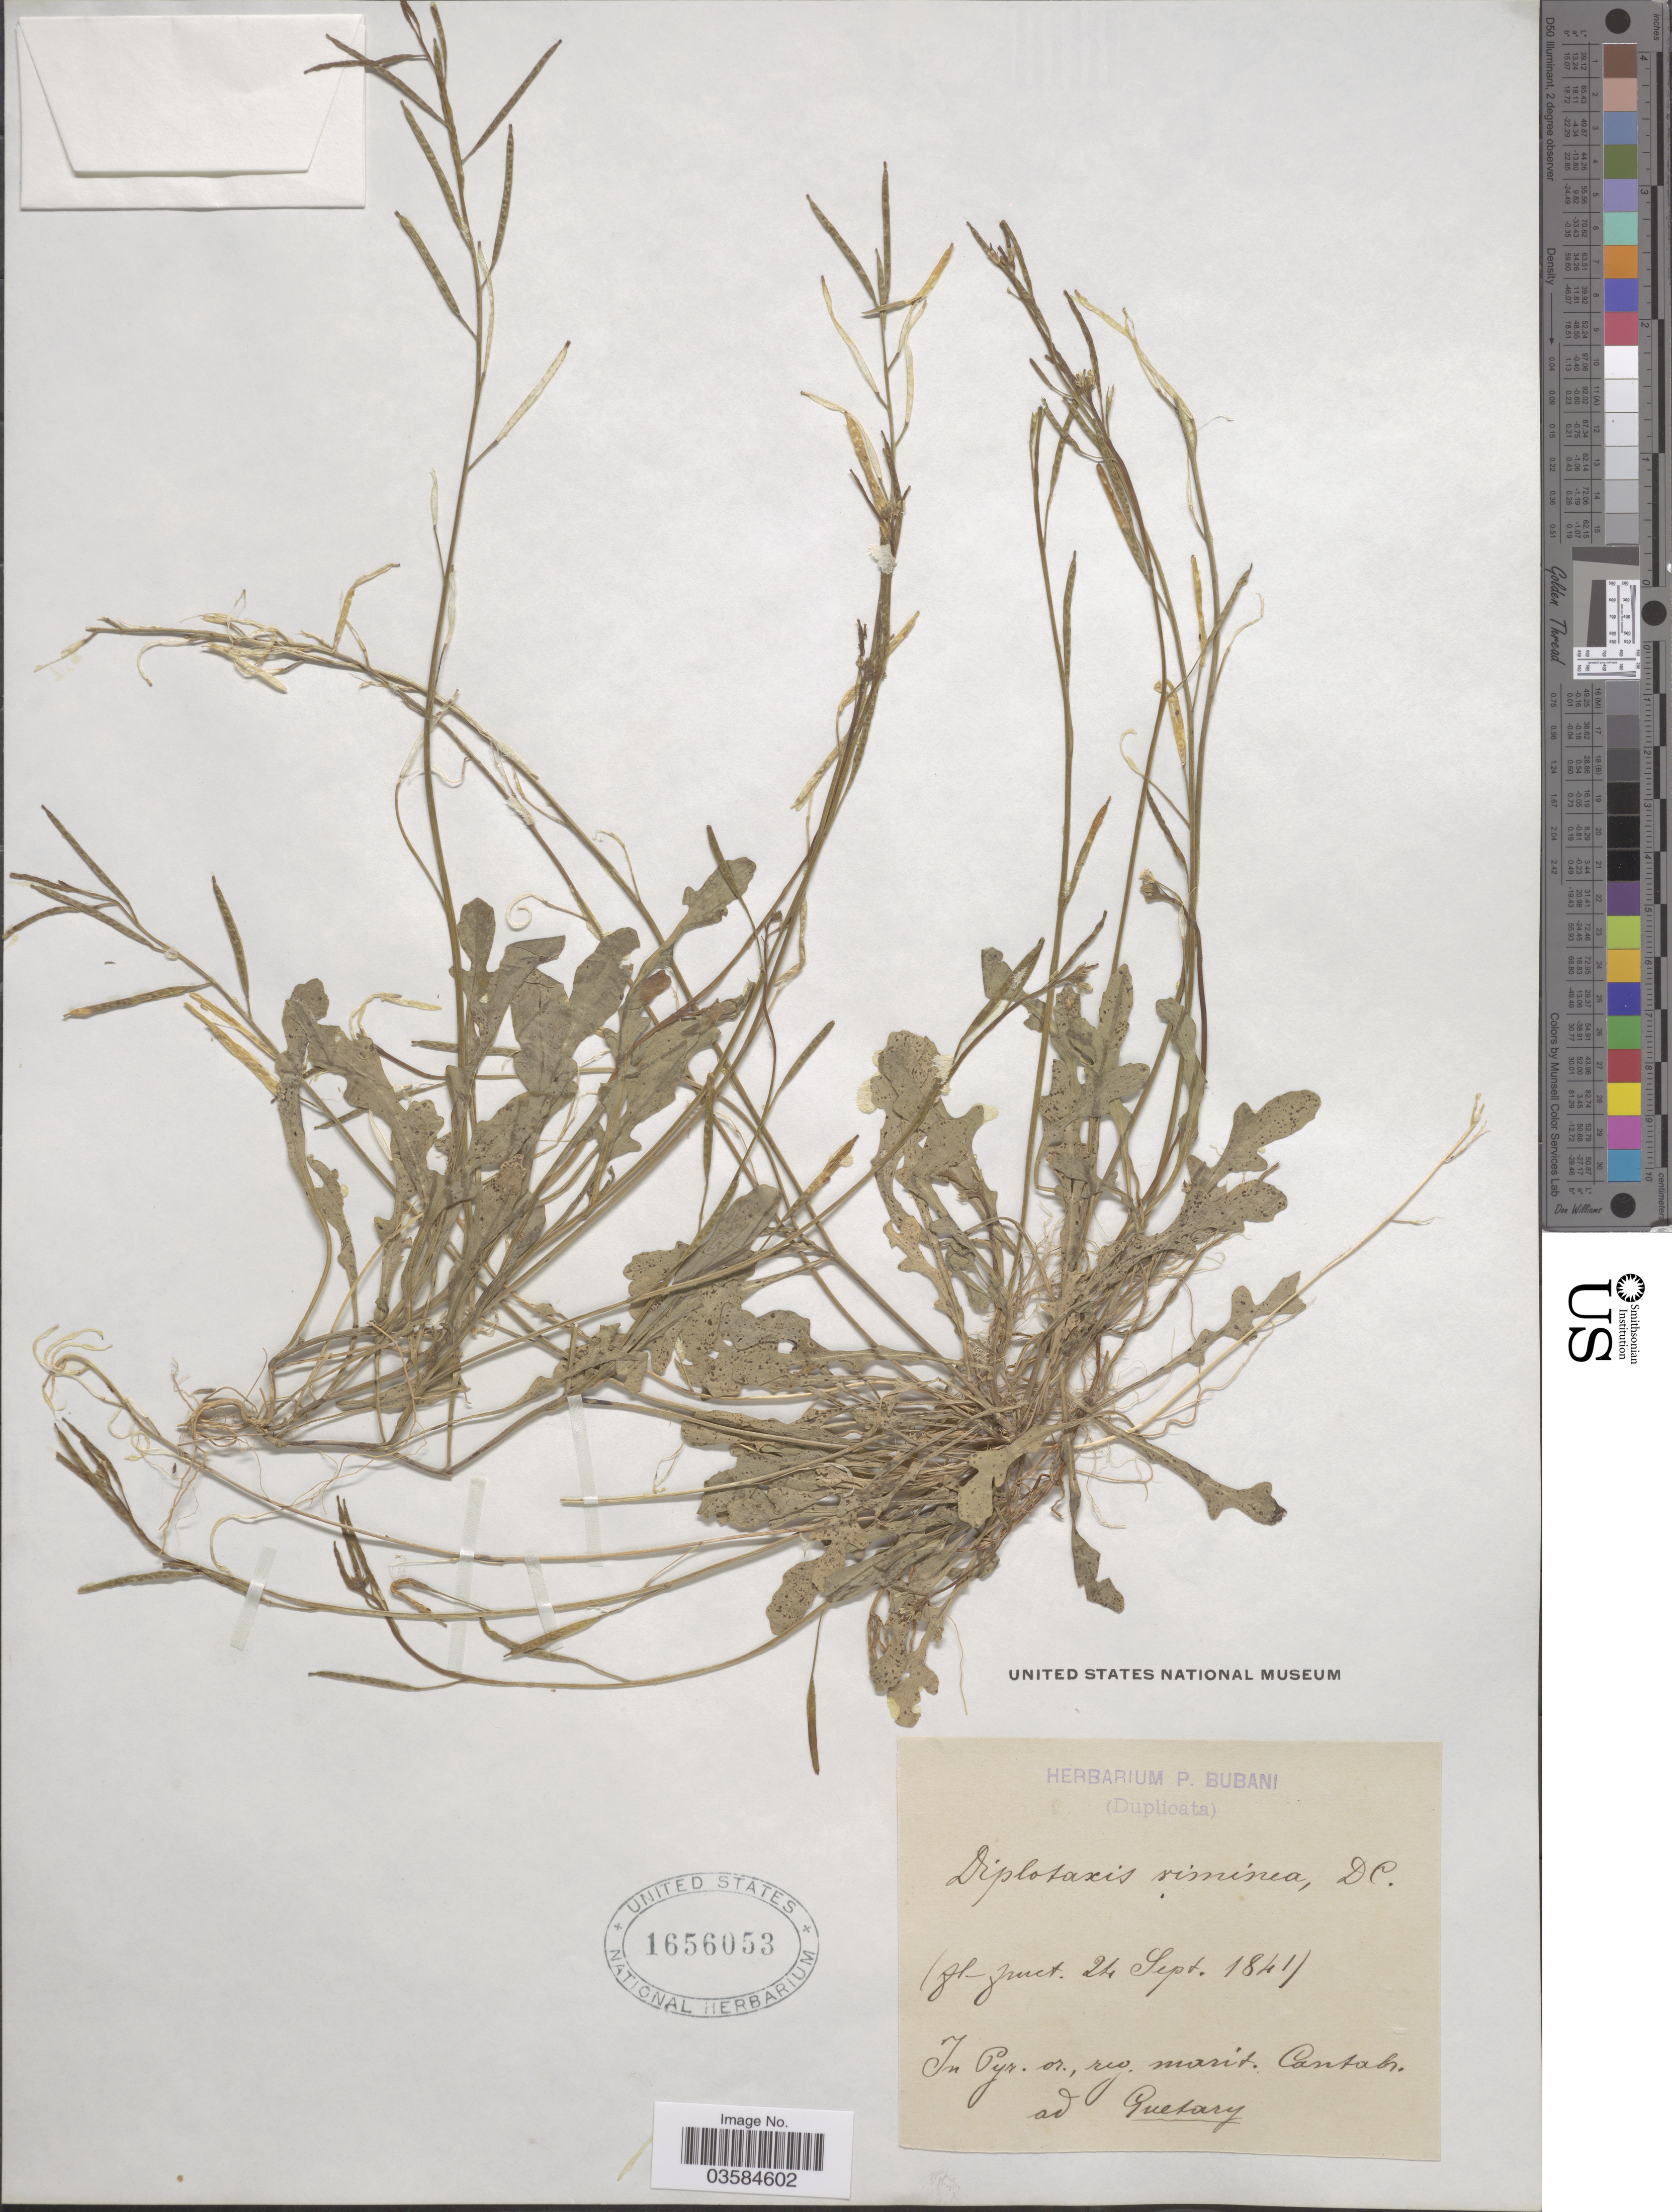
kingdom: Plantae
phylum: Tracheophyta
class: Magnoliopsida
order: Brassicales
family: Brassicaceae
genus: Diplotaxis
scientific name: Diplotaxis viminea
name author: (L.) DC.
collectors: ex herb. P. Bubani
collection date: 1841-09-24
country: France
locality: In Pyr. or., reg. marit. Cantabr. ad Guetary [Guéthary].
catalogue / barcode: US 1656053